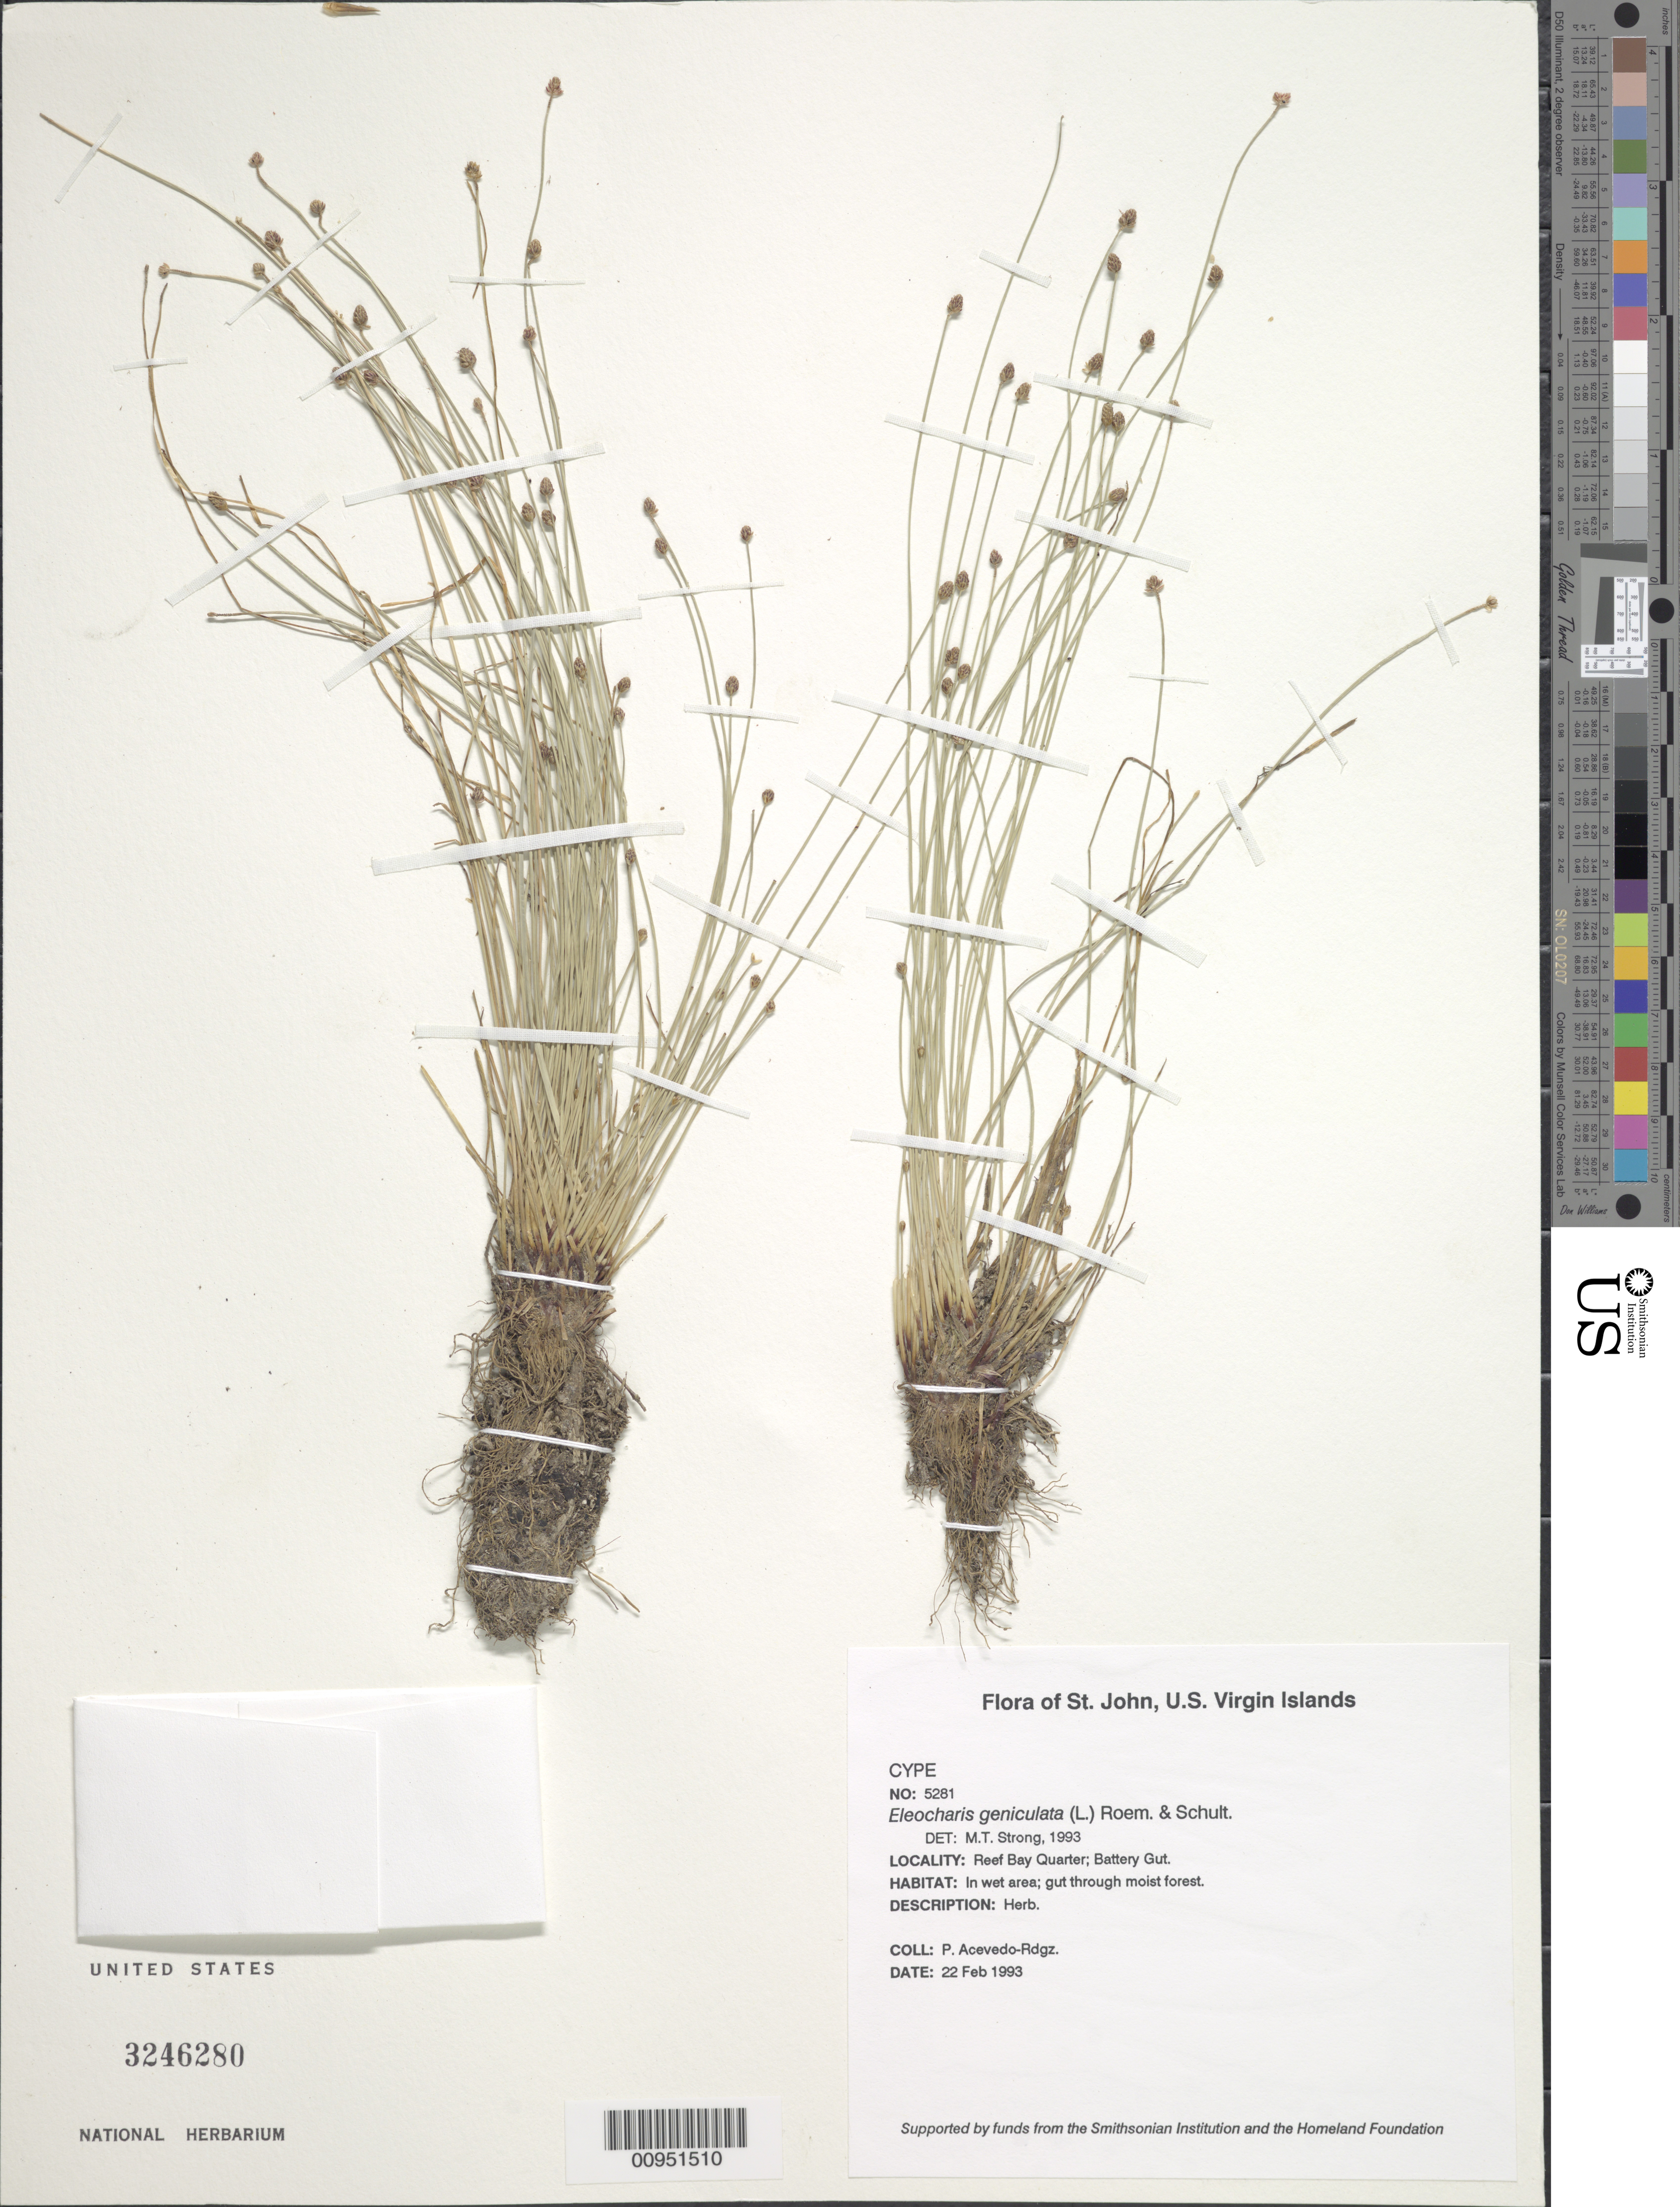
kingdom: Plantae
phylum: Tracheophyta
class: Liliopsida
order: Poales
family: Cyperaceae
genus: Eleocharis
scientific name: Eleocharis geniculata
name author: (L.) Roem. & Schult.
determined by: Strong, M. T., (US), Smithsonian Institution - National Museum of Natural History (UNITED STATES)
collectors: P. Acevedo-Rodr.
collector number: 5281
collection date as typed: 22 Feb 1993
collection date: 1993-02-22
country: U.S. Virgin Islands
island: St. John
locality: Reef Bay Quarter, Battery Gut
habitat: In wet area, gut through moist forest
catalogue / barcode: US 3246280